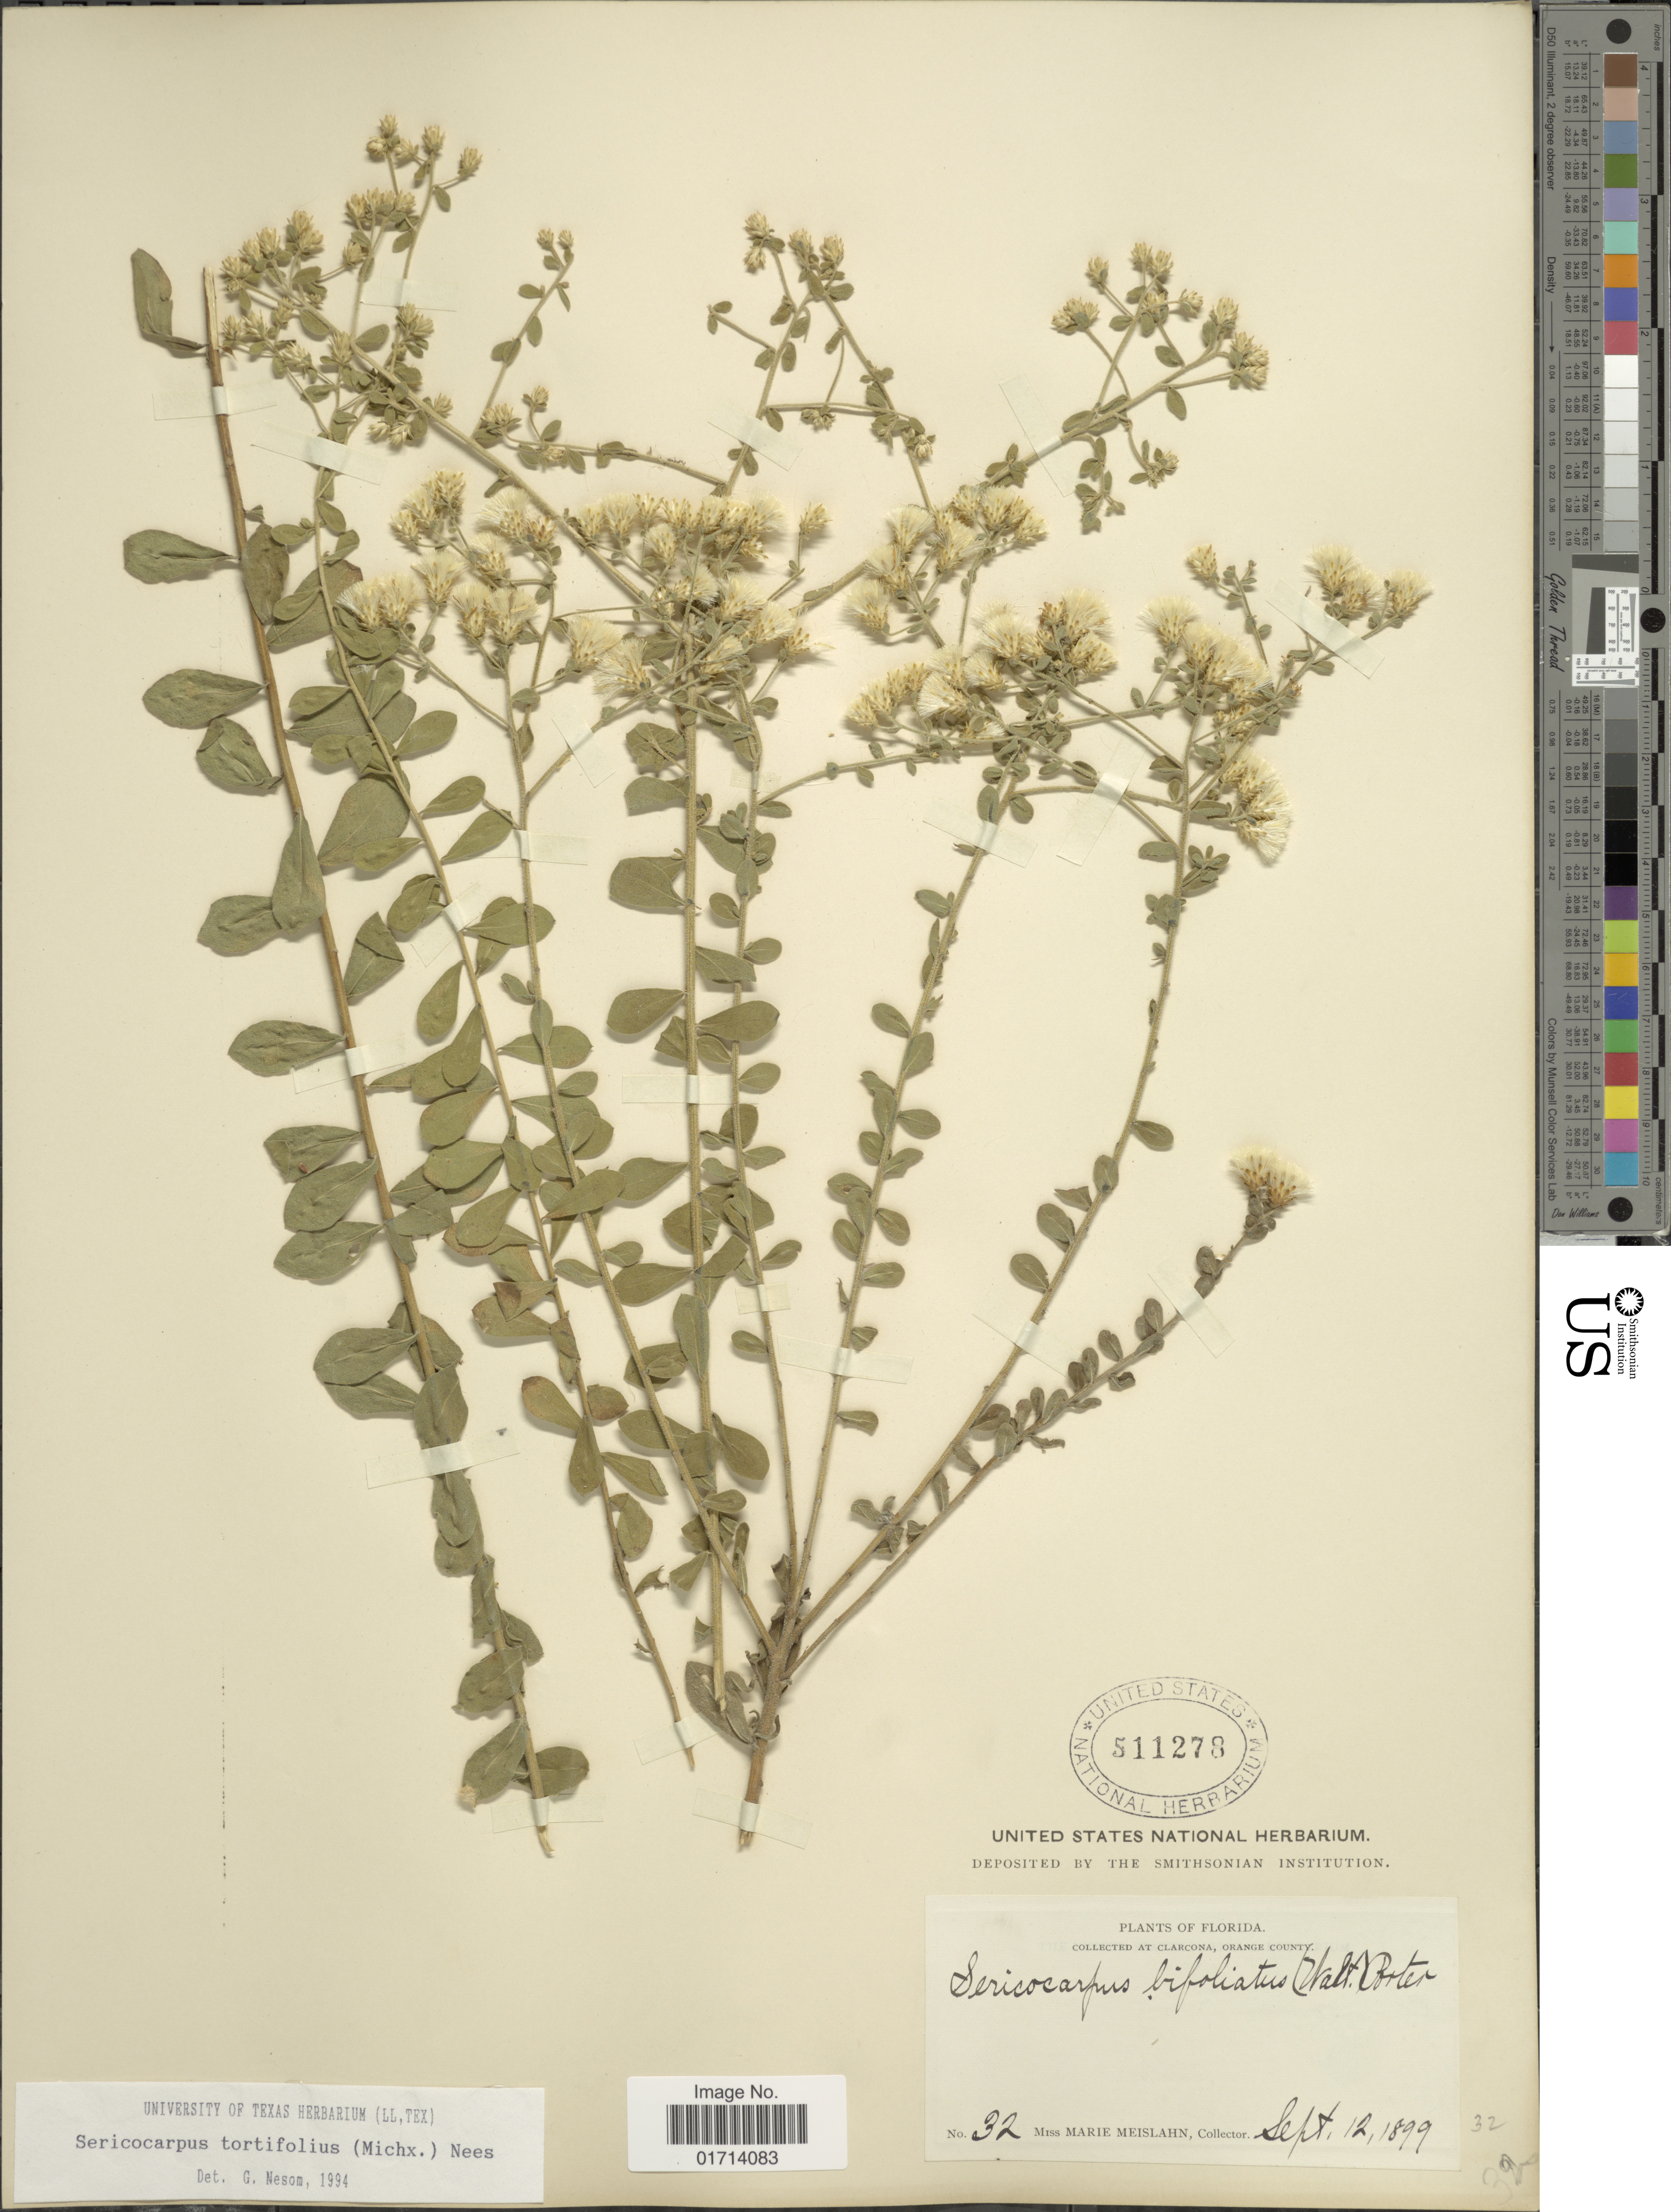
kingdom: Plantae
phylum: Tracheophyta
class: Magnoliopsida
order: Asterales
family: Asteraceae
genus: Sericocarpus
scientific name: Sericocarpus tortifolius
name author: (Michx.) Nees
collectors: M. Meislahn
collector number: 32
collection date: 1899-09-12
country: United States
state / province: Florida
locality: At Clarcona, Orange County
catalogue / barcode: US 511278